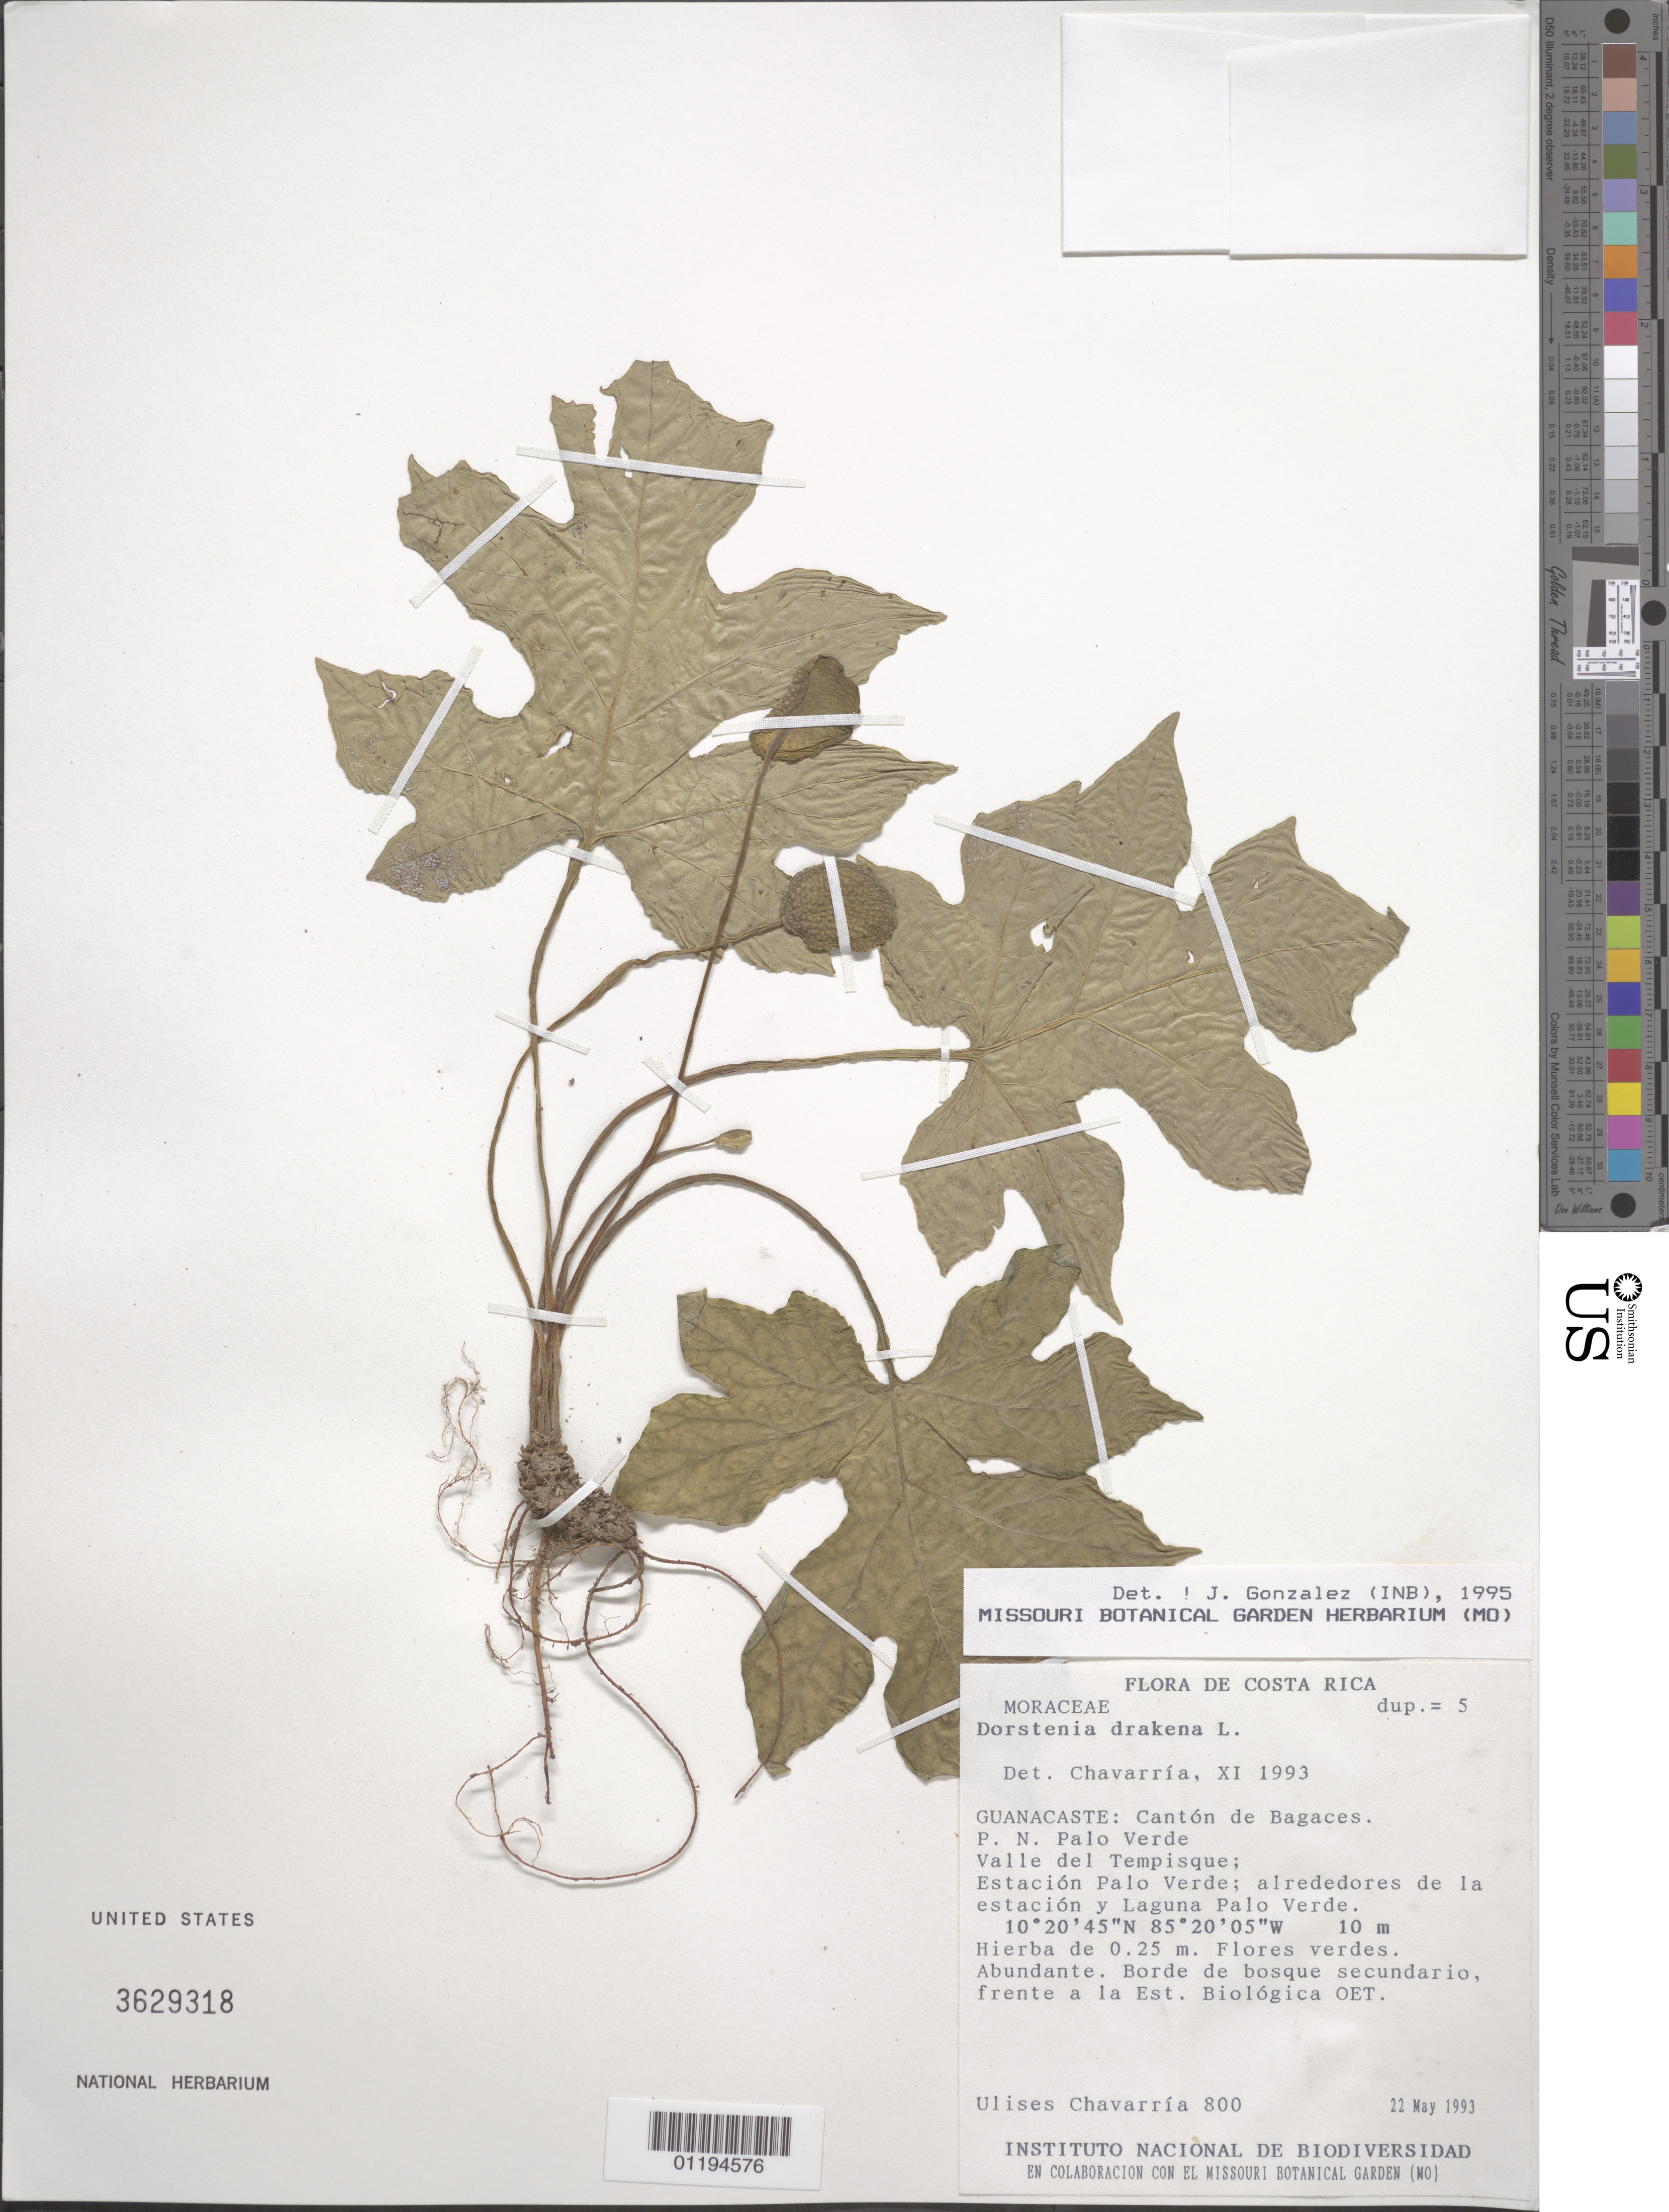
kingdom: Plantae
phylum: Tracheophyta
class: Magnoliopsida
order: Rosales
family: Moraceae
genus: Dorstenia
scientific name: Dorstenia drakena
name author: L.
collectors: U. Chavarría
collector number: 800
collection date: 1993-05-22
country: Costa Rica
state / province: Guanacaste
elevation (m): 10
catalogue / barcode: US 3629318